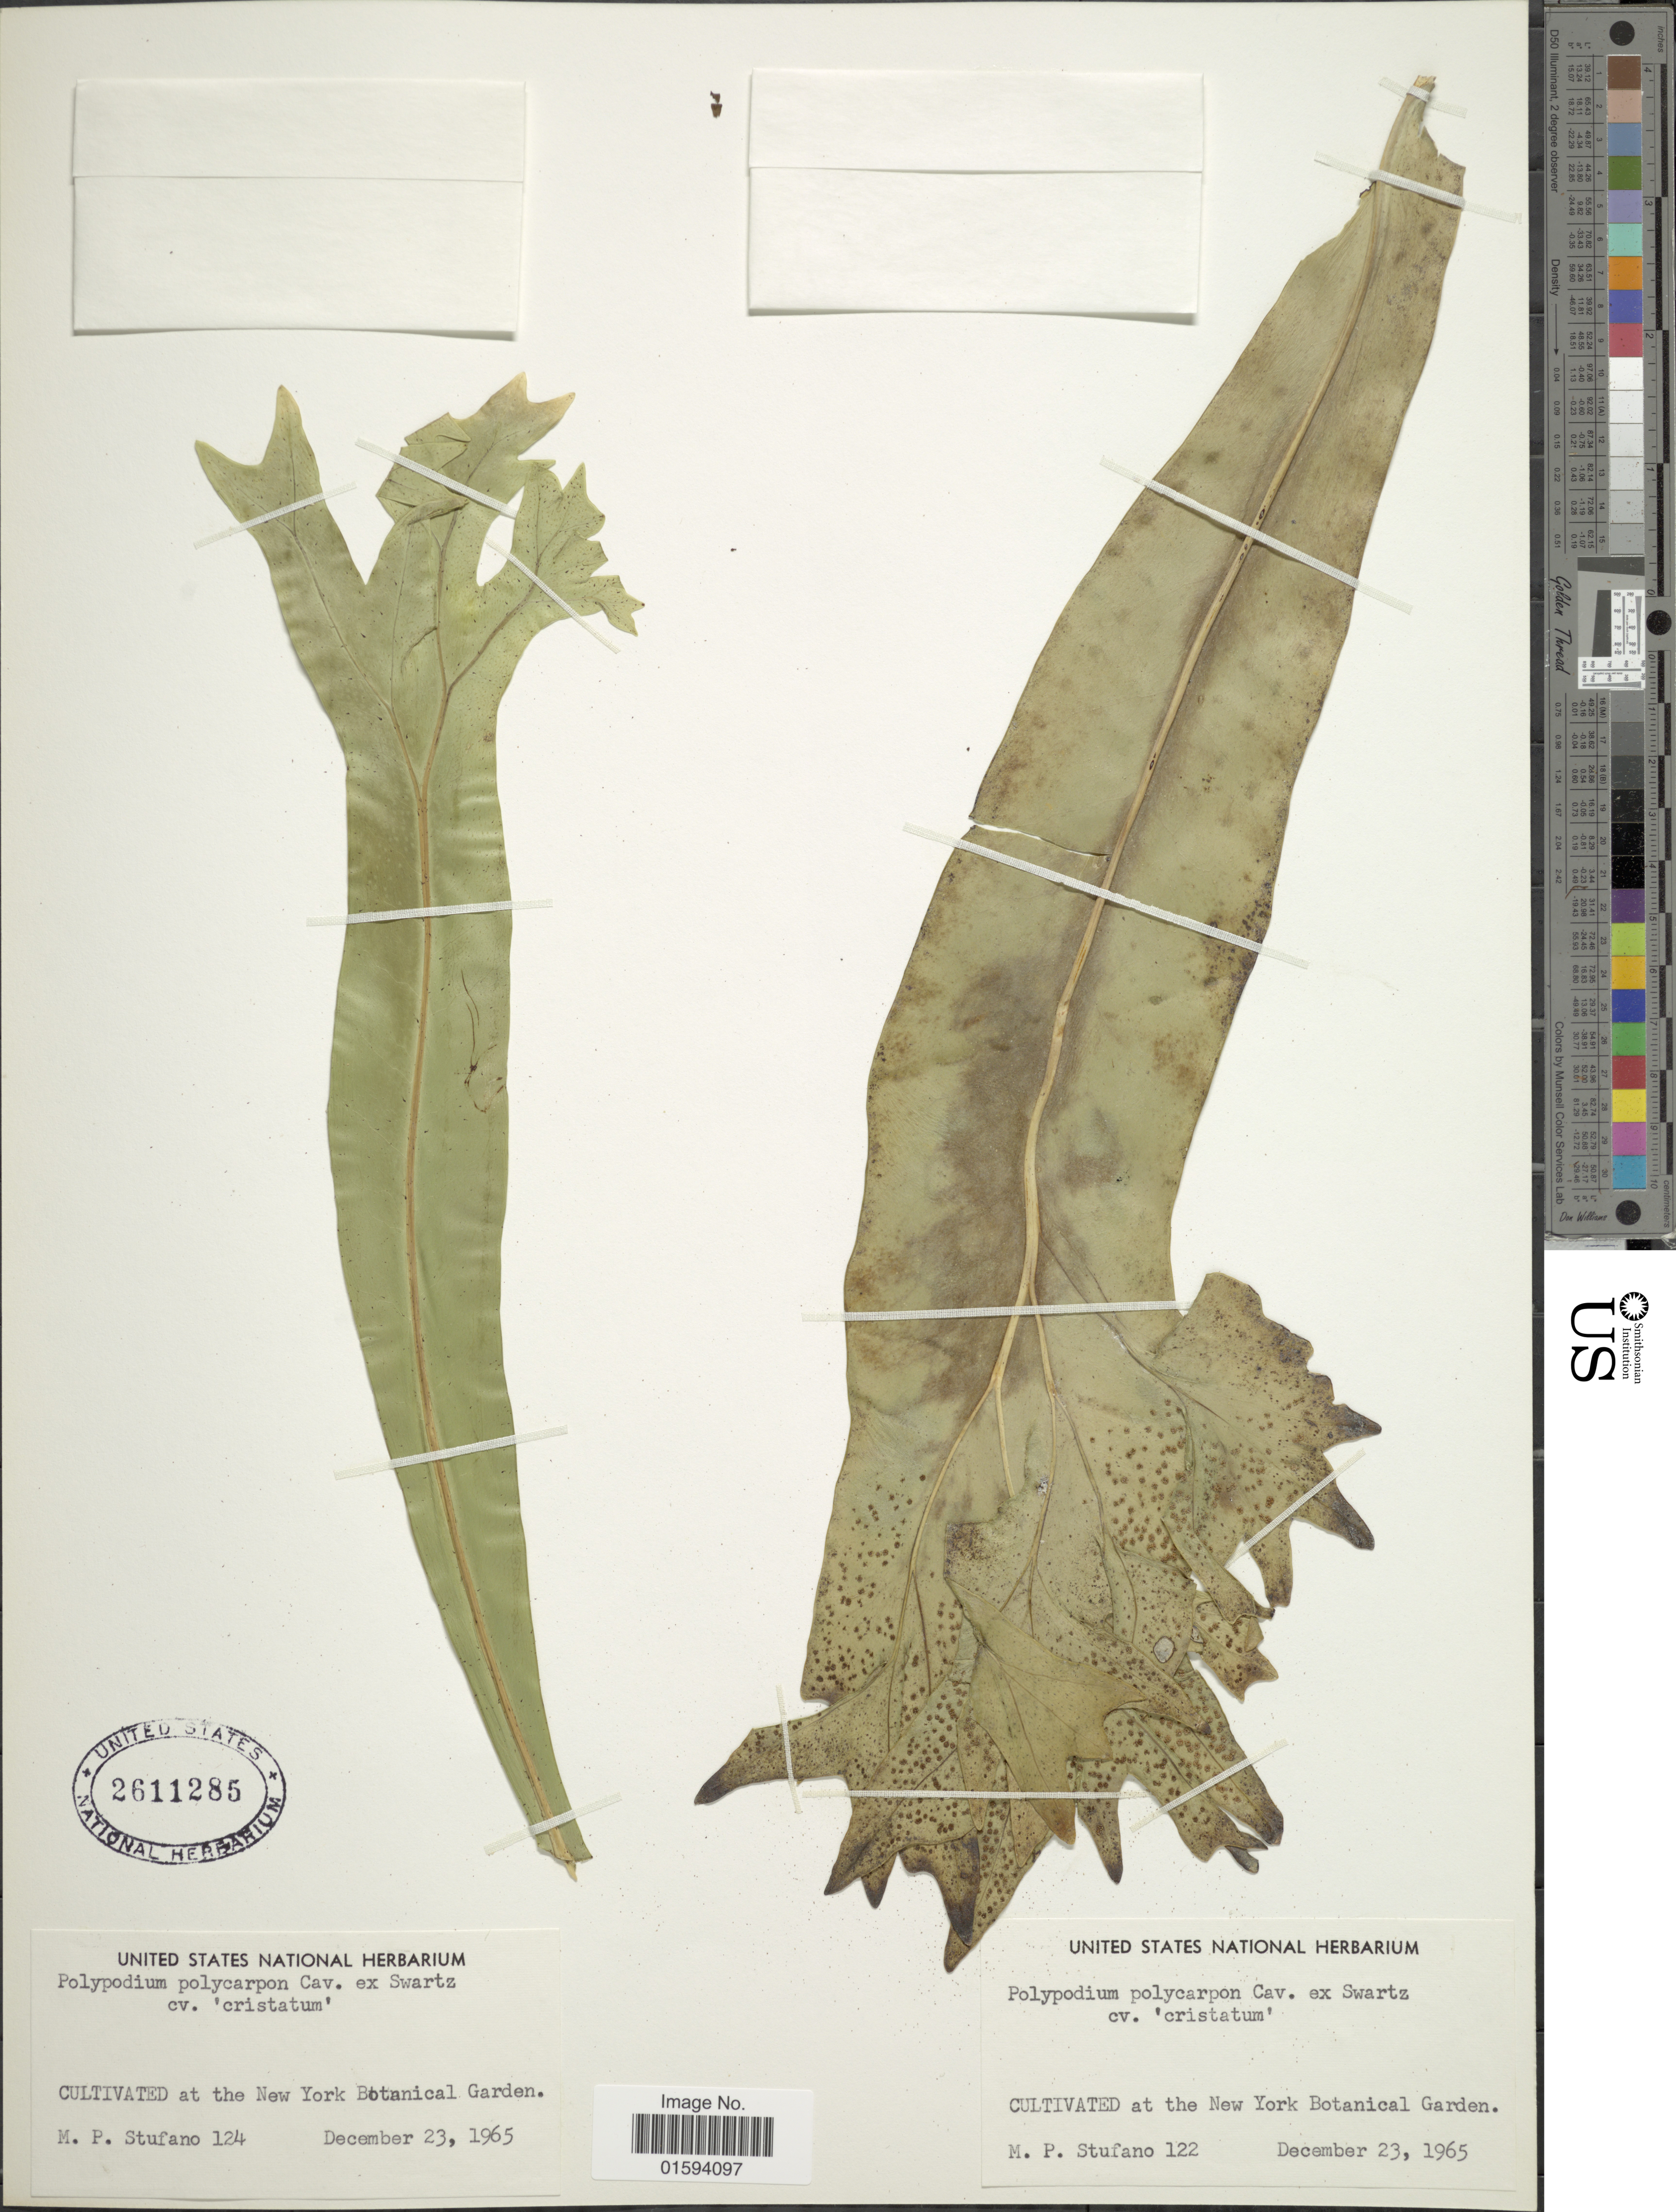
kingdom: Plantae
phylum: Tracheophyta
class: Polypodiopsida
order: Polypodiales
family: Polypodiaceae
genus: Polypodium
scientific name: Polypodium polycarpon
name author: Cav. ex Sw.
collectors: M. Stufano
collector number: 122/124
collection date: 1965-12-23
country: United States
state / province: New York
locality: New York Botanical Garden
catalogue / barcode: US 2611285